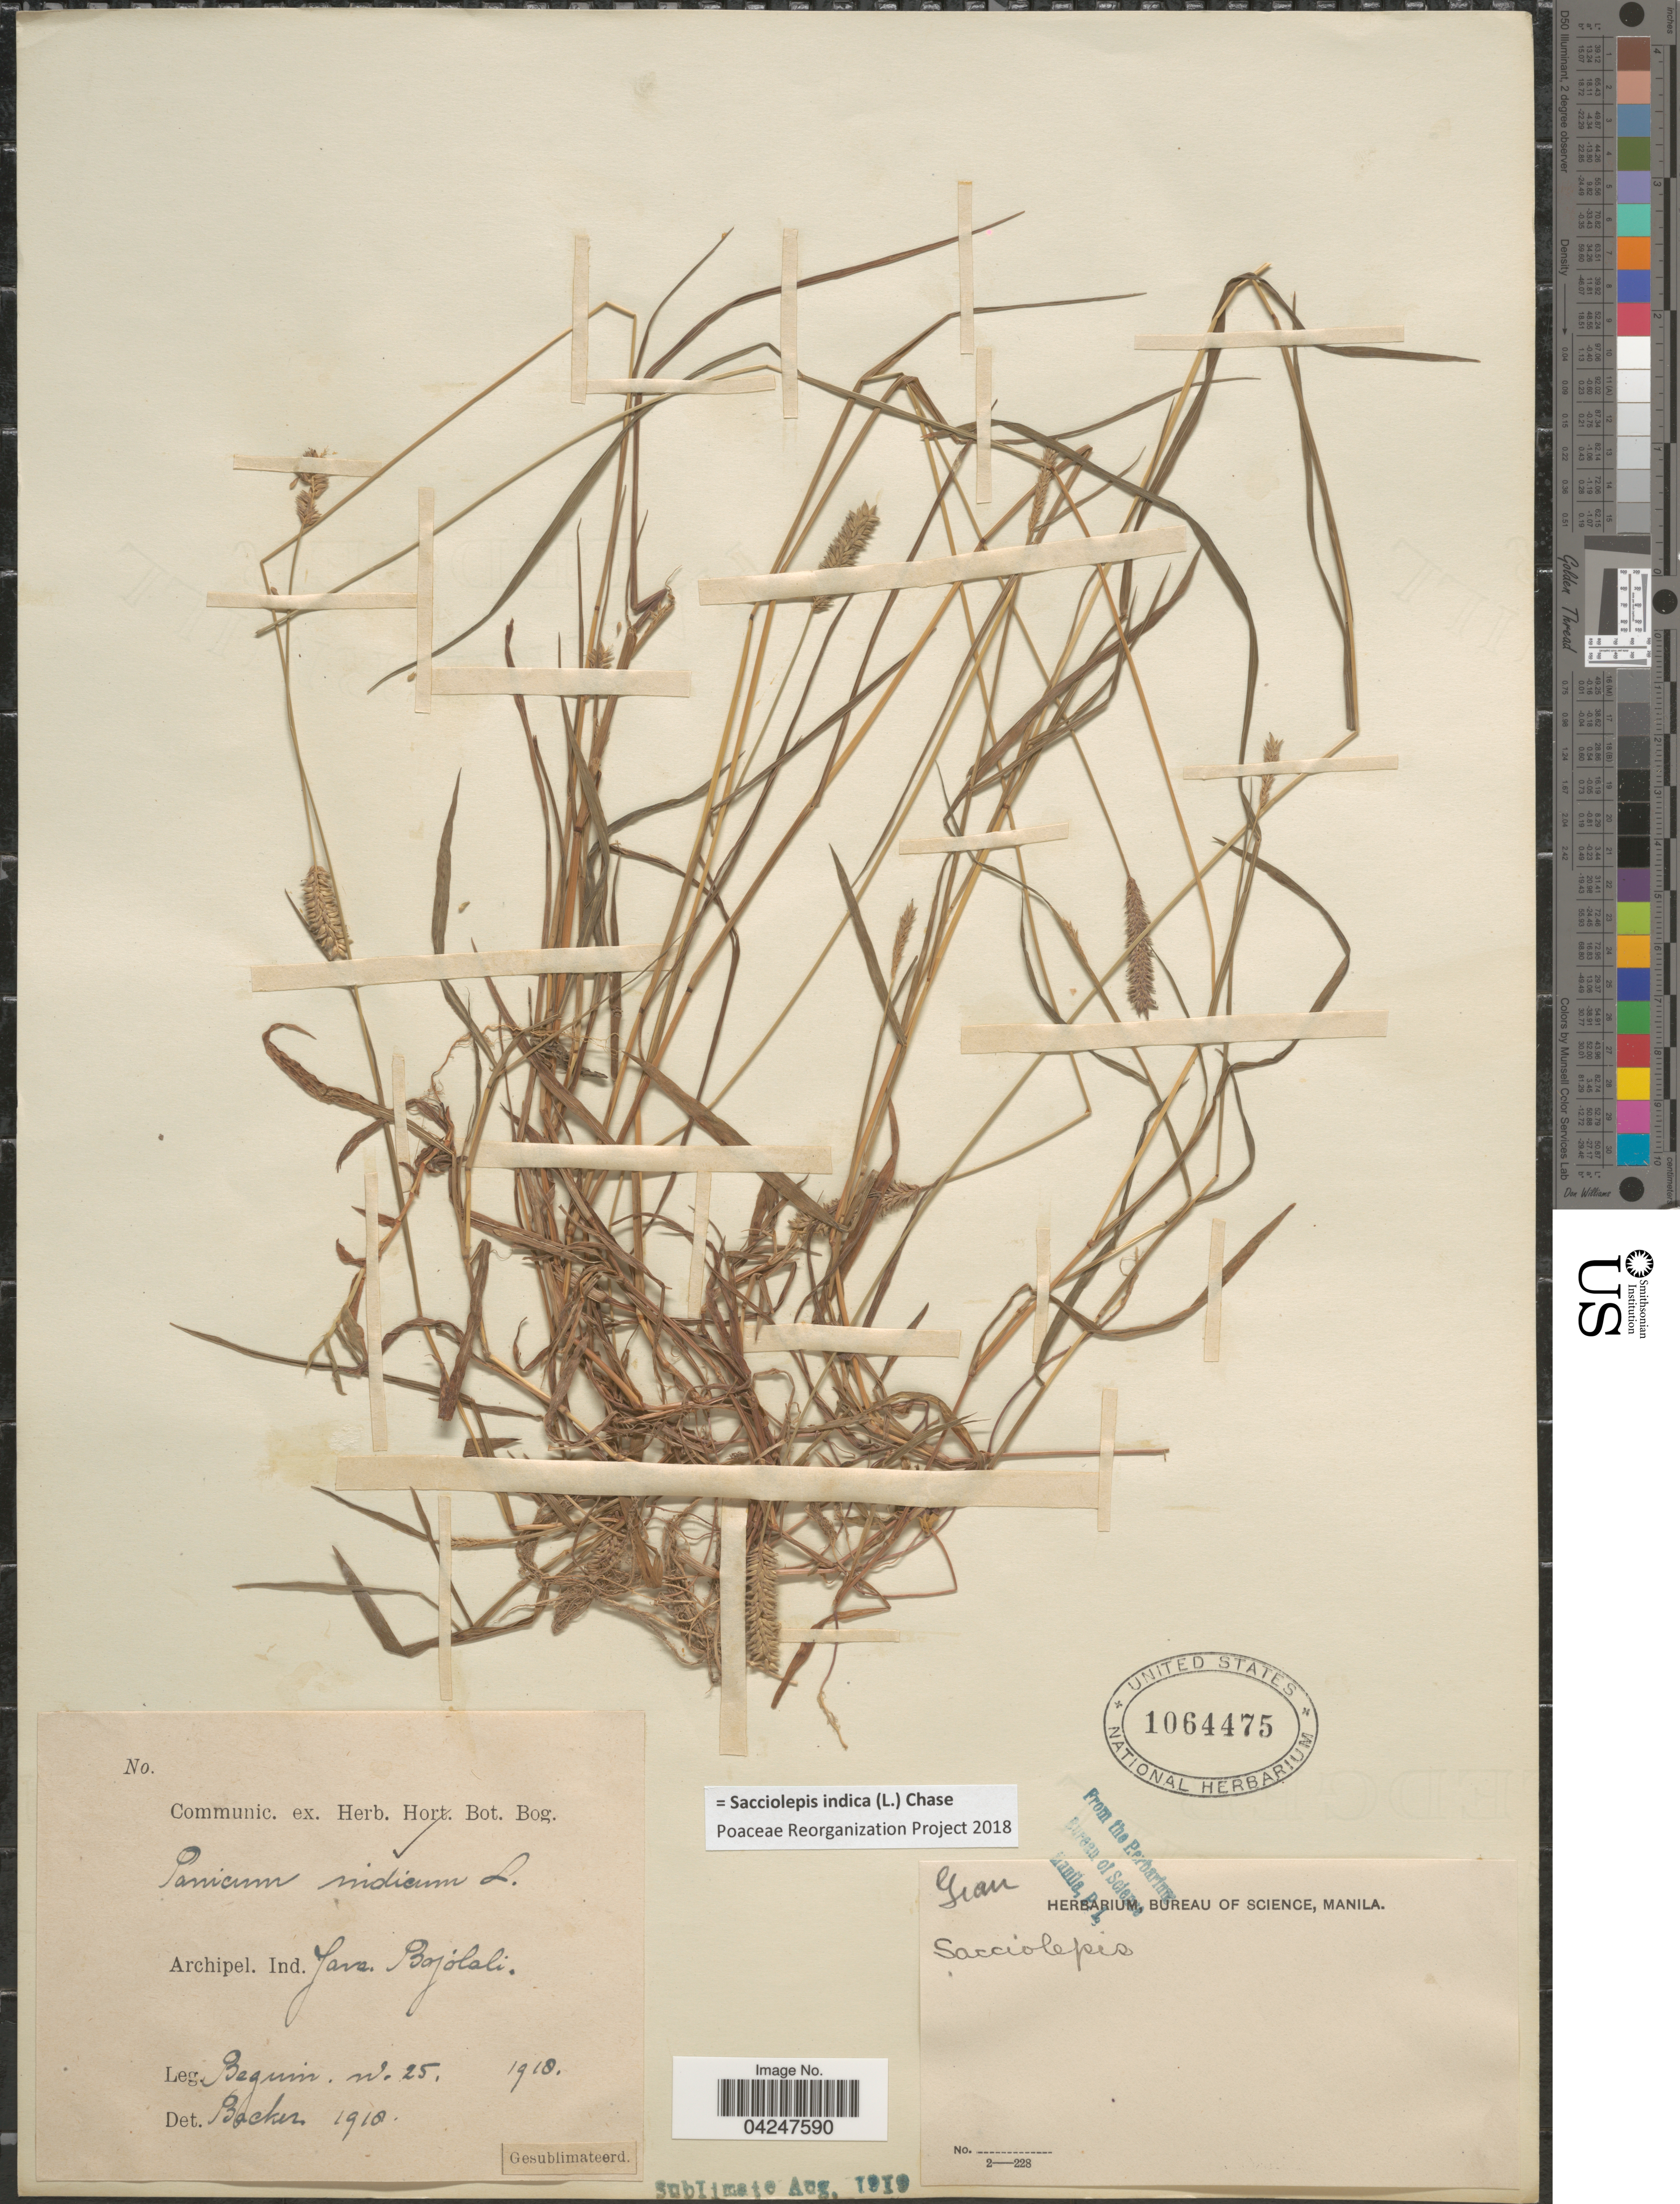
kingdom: Plantae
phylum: Tracheophyta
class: Liliopsida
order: Poales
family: Poaceae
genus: Sacciolepis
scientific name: Sacciolepis indica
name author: (L.) Chase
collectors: Beguin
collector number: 25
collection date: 1918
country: Indonesia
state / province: Java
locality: Archipel. Ind. Bojolali.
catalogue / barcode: US 1064475